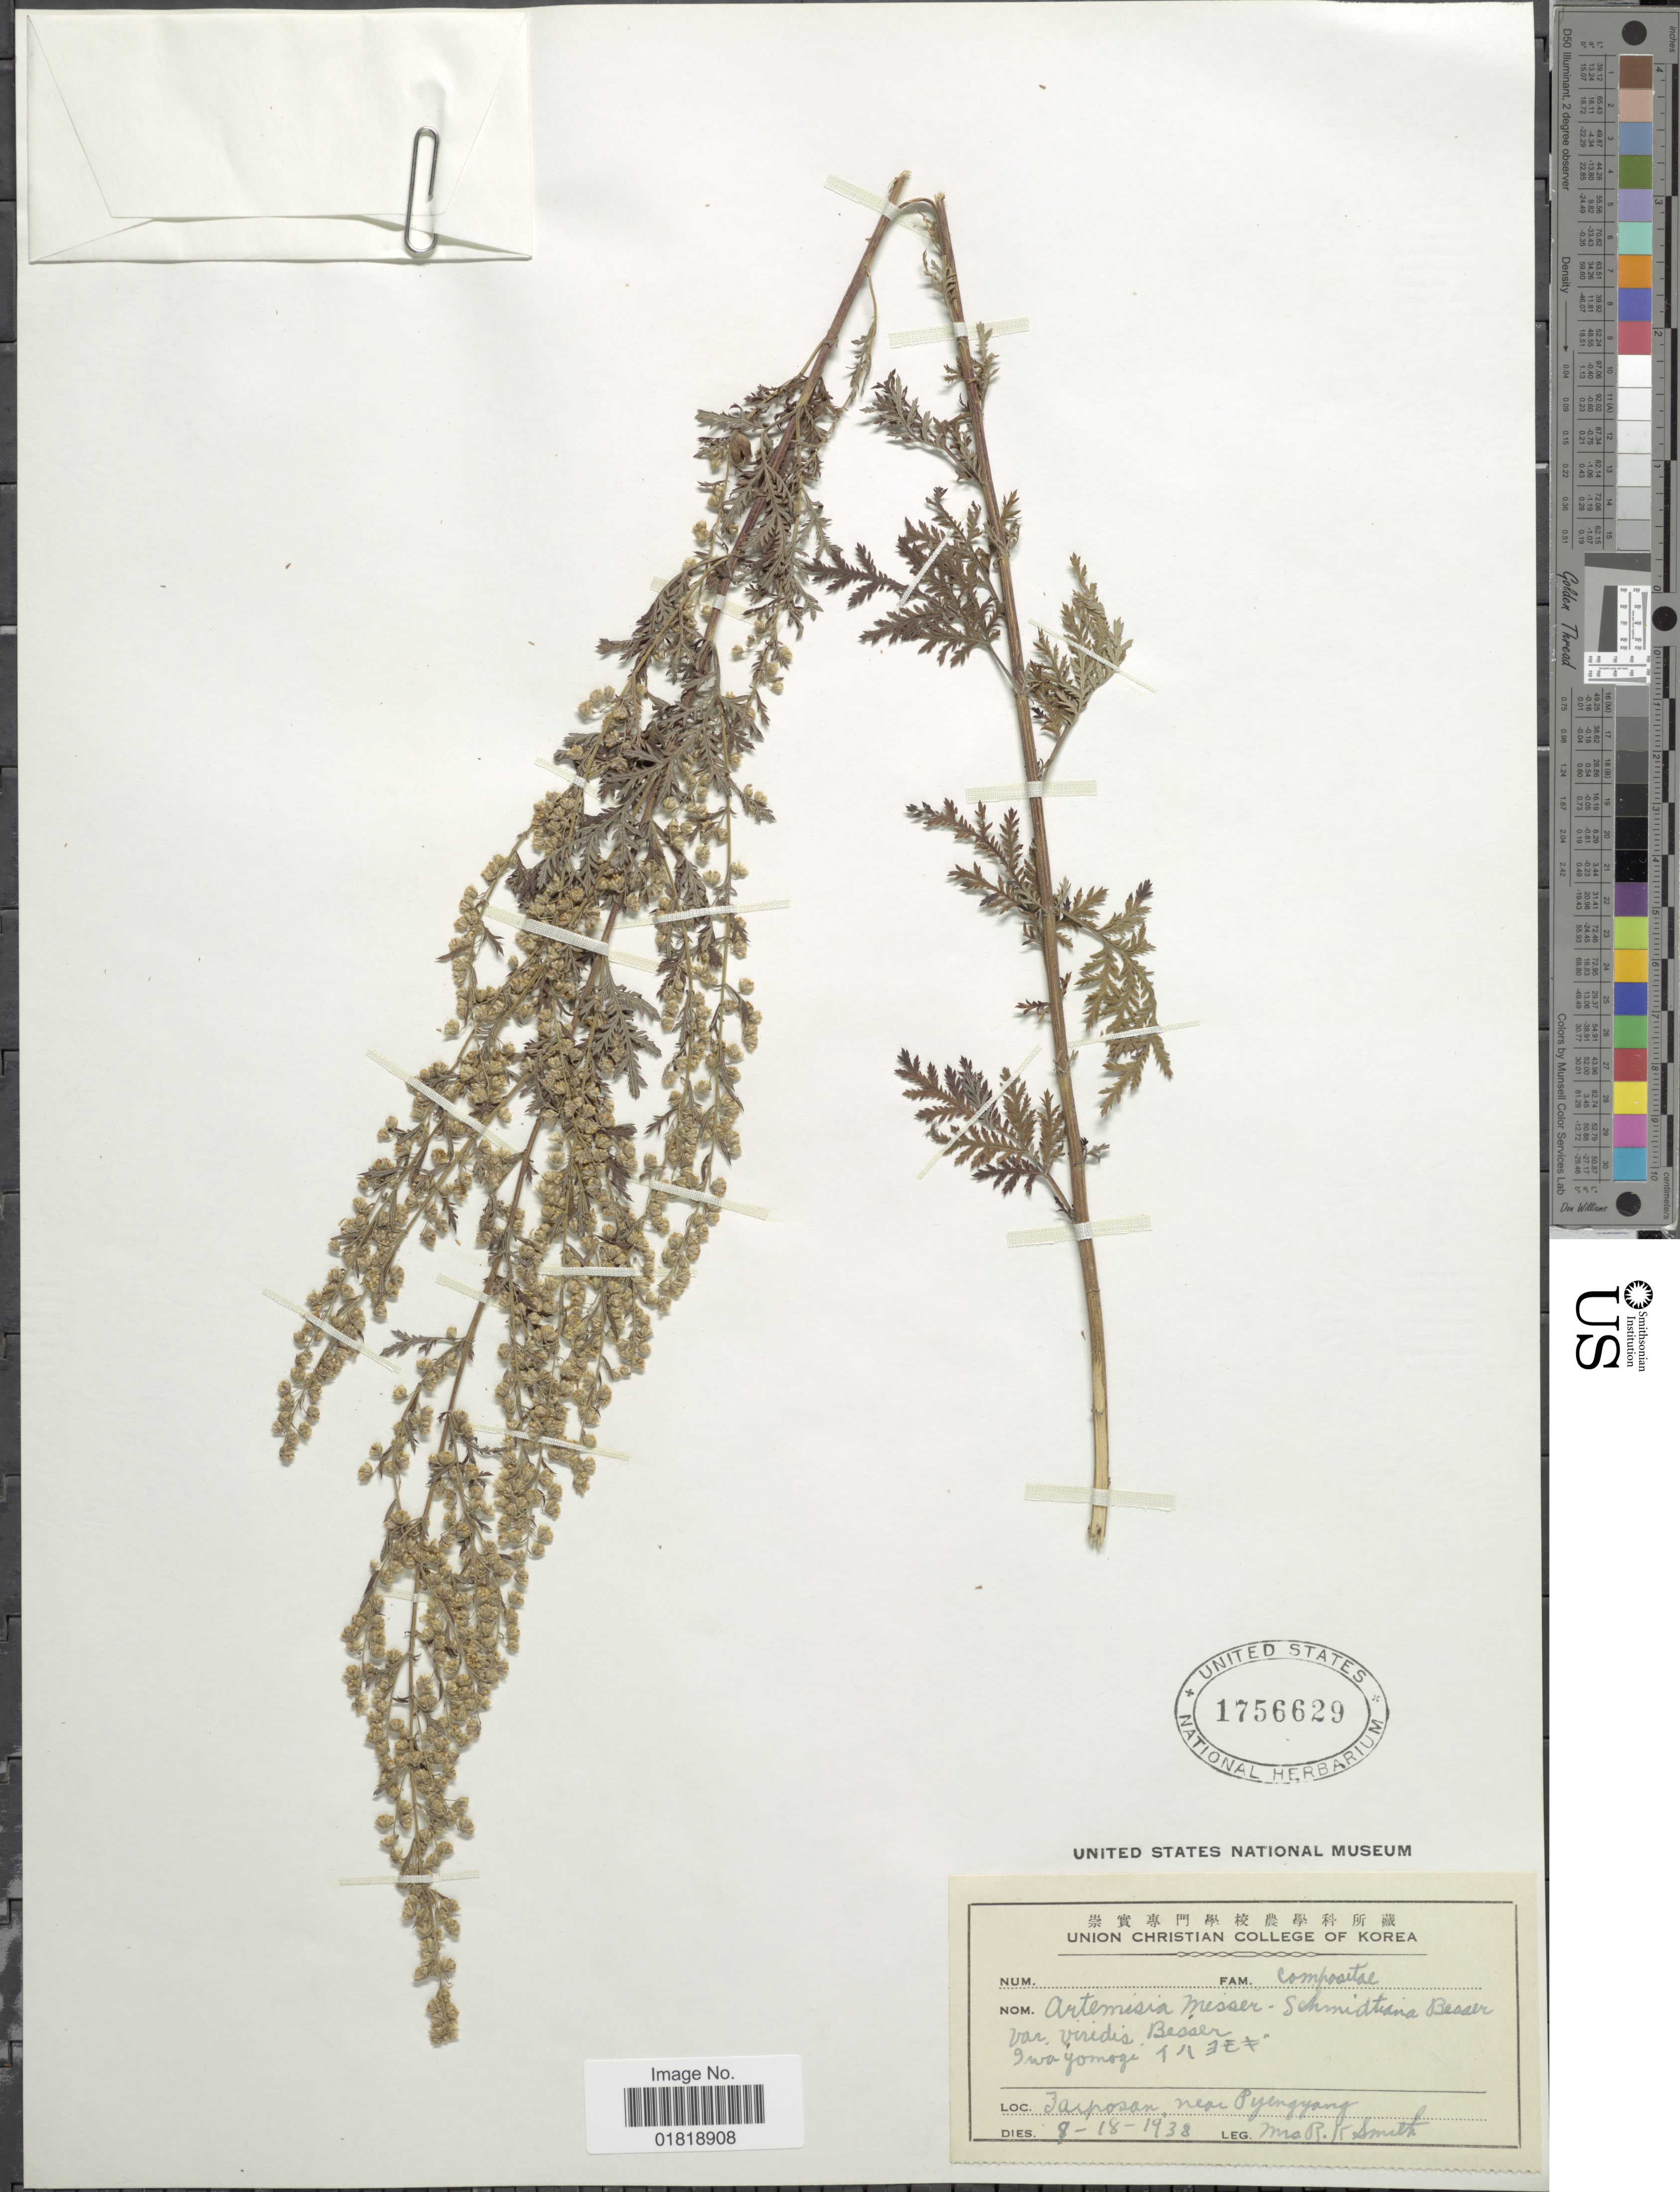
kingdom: Plantae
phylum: Tracheophyta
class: Magnoliopsida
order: Asterales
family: Asteraceae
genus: Artemisia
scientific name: Artemisia messerschmidiana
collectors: Mrs. R. K. Smith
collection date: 1938-08-18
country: North Korea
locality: Iwa Yomogi, Taiposan, near Pyengyang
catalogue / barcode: US 1756629